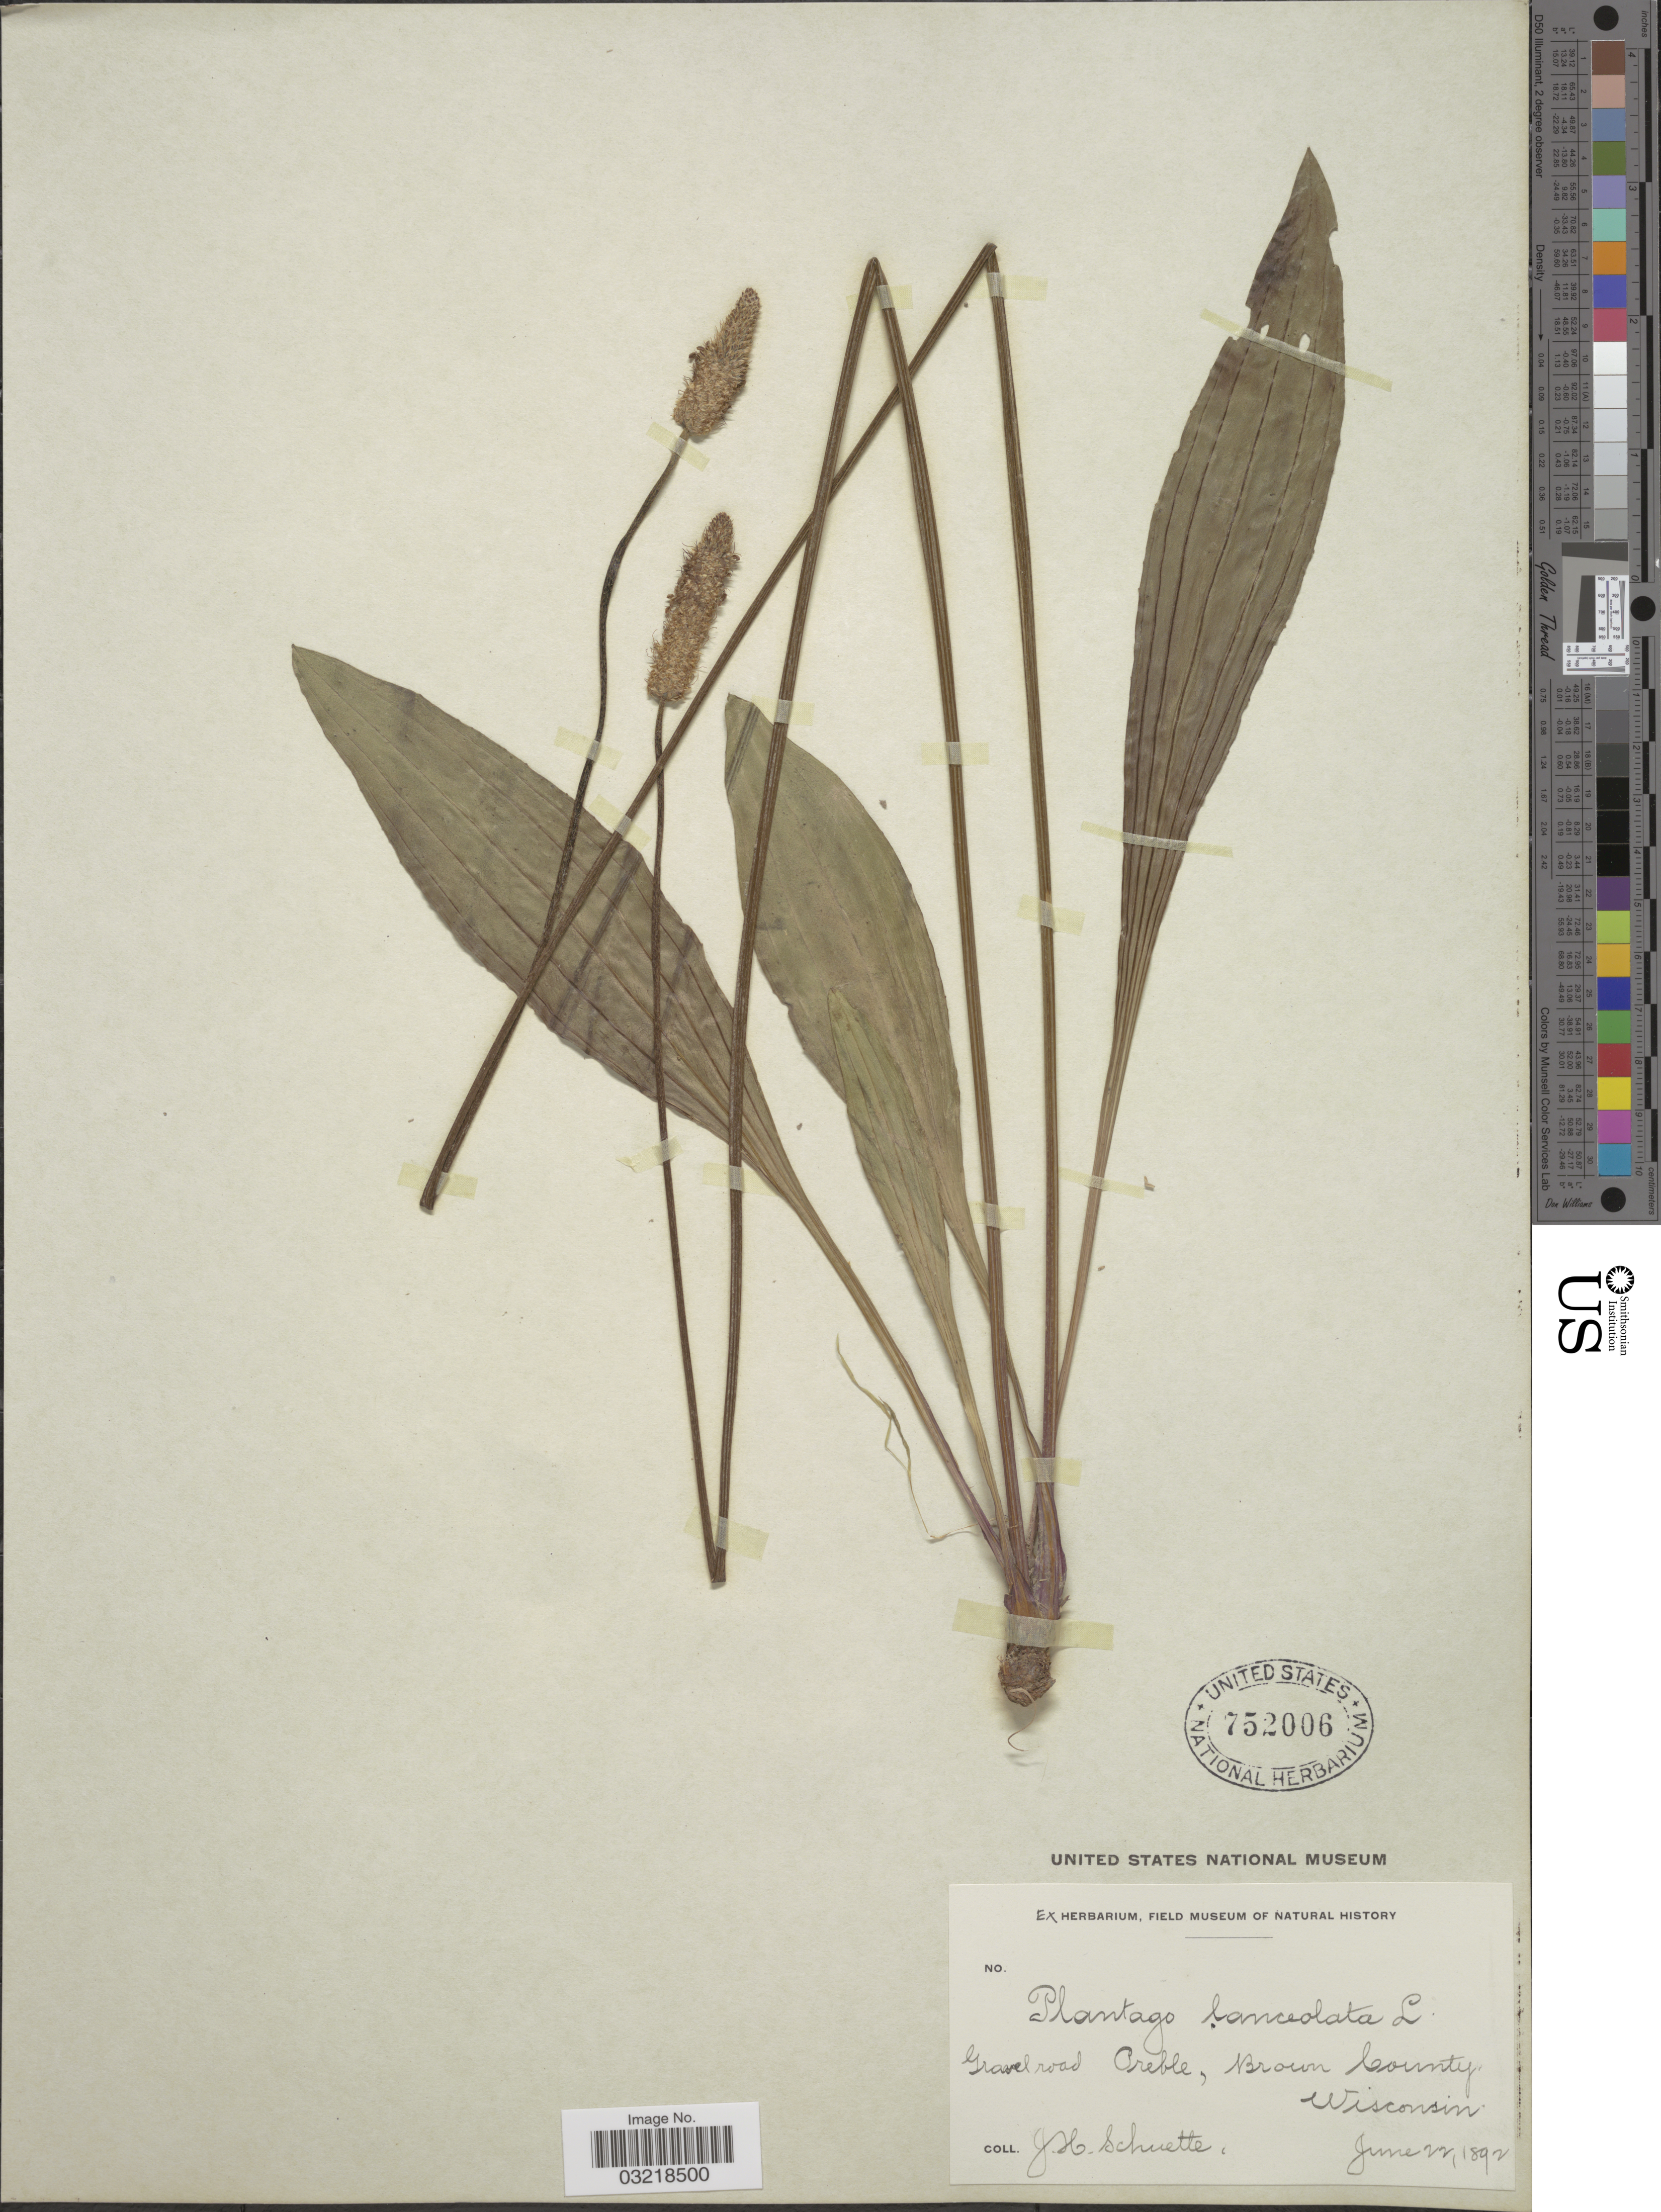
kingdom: Plantae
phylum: Tracheophyta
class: Magnoliopsida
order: Lamiales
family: Plantaginaceae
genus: Plantago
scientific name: Plantago lanceolata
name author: L.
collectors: J. H. Schuette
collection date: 1892-06-22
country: United States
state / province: Wisconsin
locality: Gravel road Preble, Brown County.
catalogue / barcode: US 752006